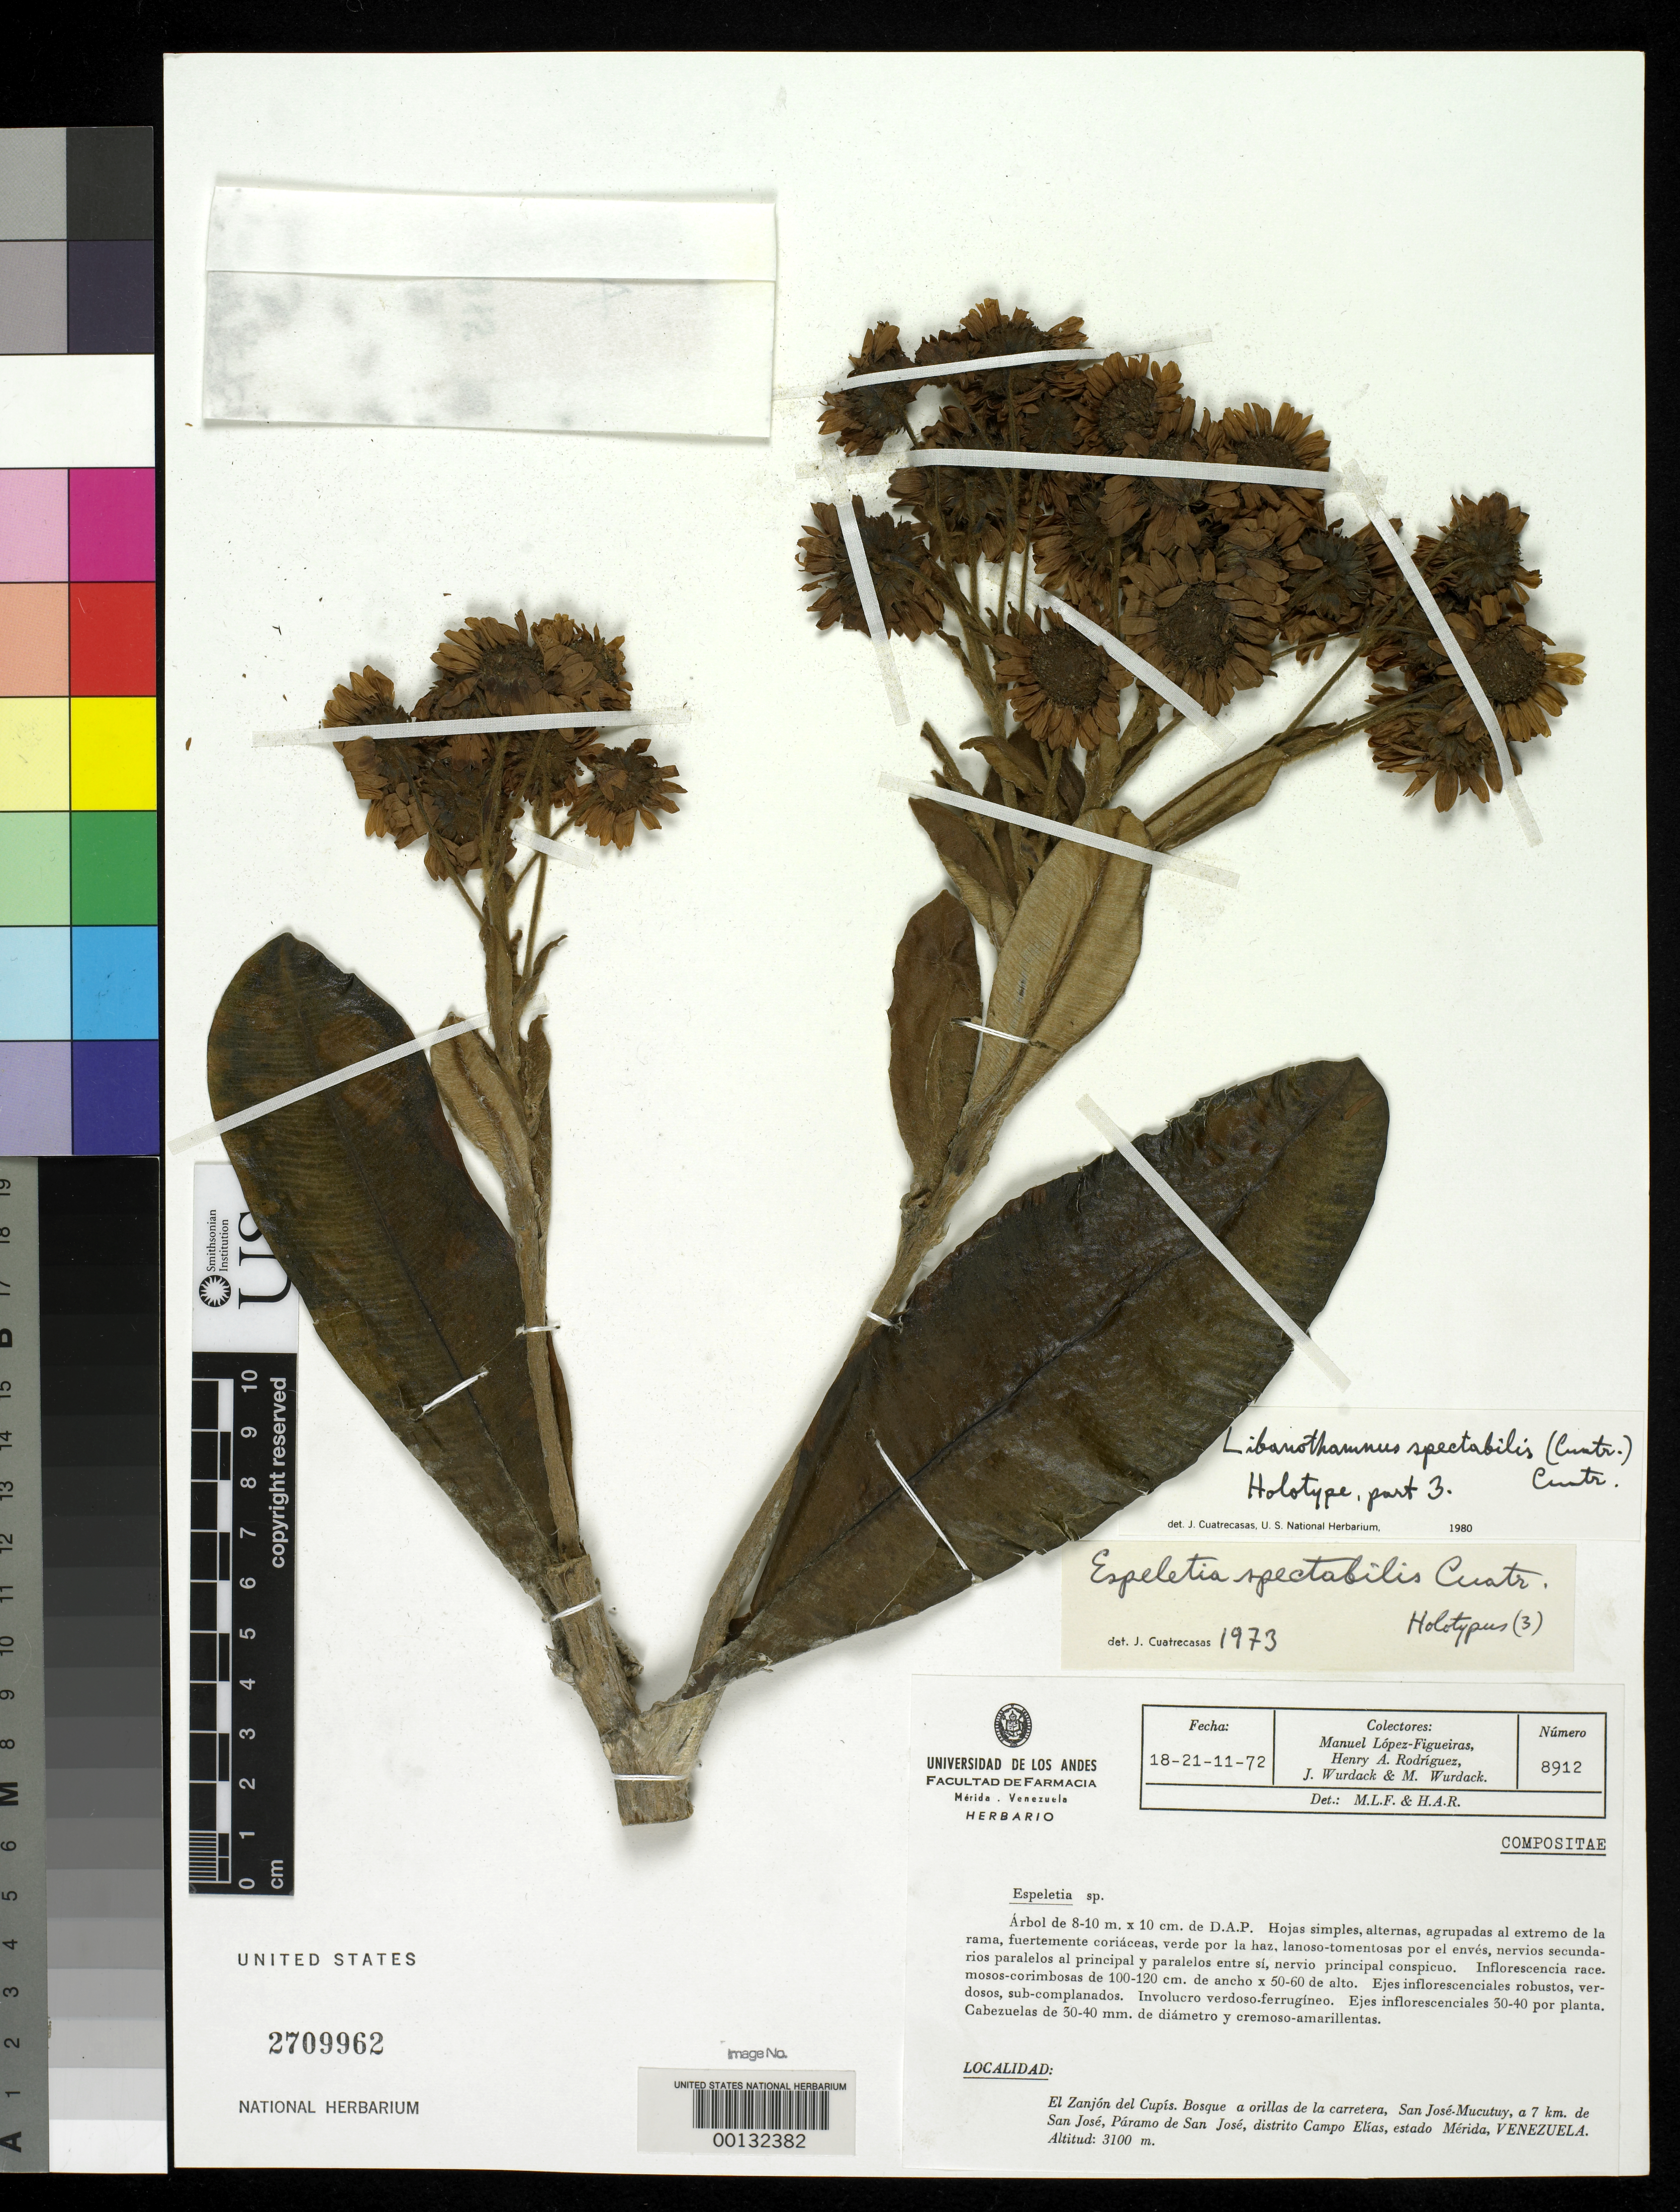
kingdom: Plantae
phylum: Tracheophyta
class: Magnoliopsida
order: Asterales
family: Asteraceae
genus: Espeletia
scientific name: Espeletia spectabilis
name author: Cuatrec.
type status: Holotype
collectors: M. López Figueiras, H. A. Rodriguez, J. J. Wurdack & M. L. Wurdack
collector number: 8912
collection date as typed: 18 Nov 1972 to 21 Nov 1972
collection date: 1972-11-18/1972-11-21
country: Venezuela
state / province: Mérida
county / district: Campo Elias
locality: El Zanjon del Cupis, San Jose - Mucutuy, 7 km de San Jose, Páramo de San Jose.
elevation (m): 3100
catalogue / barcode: US 2709962